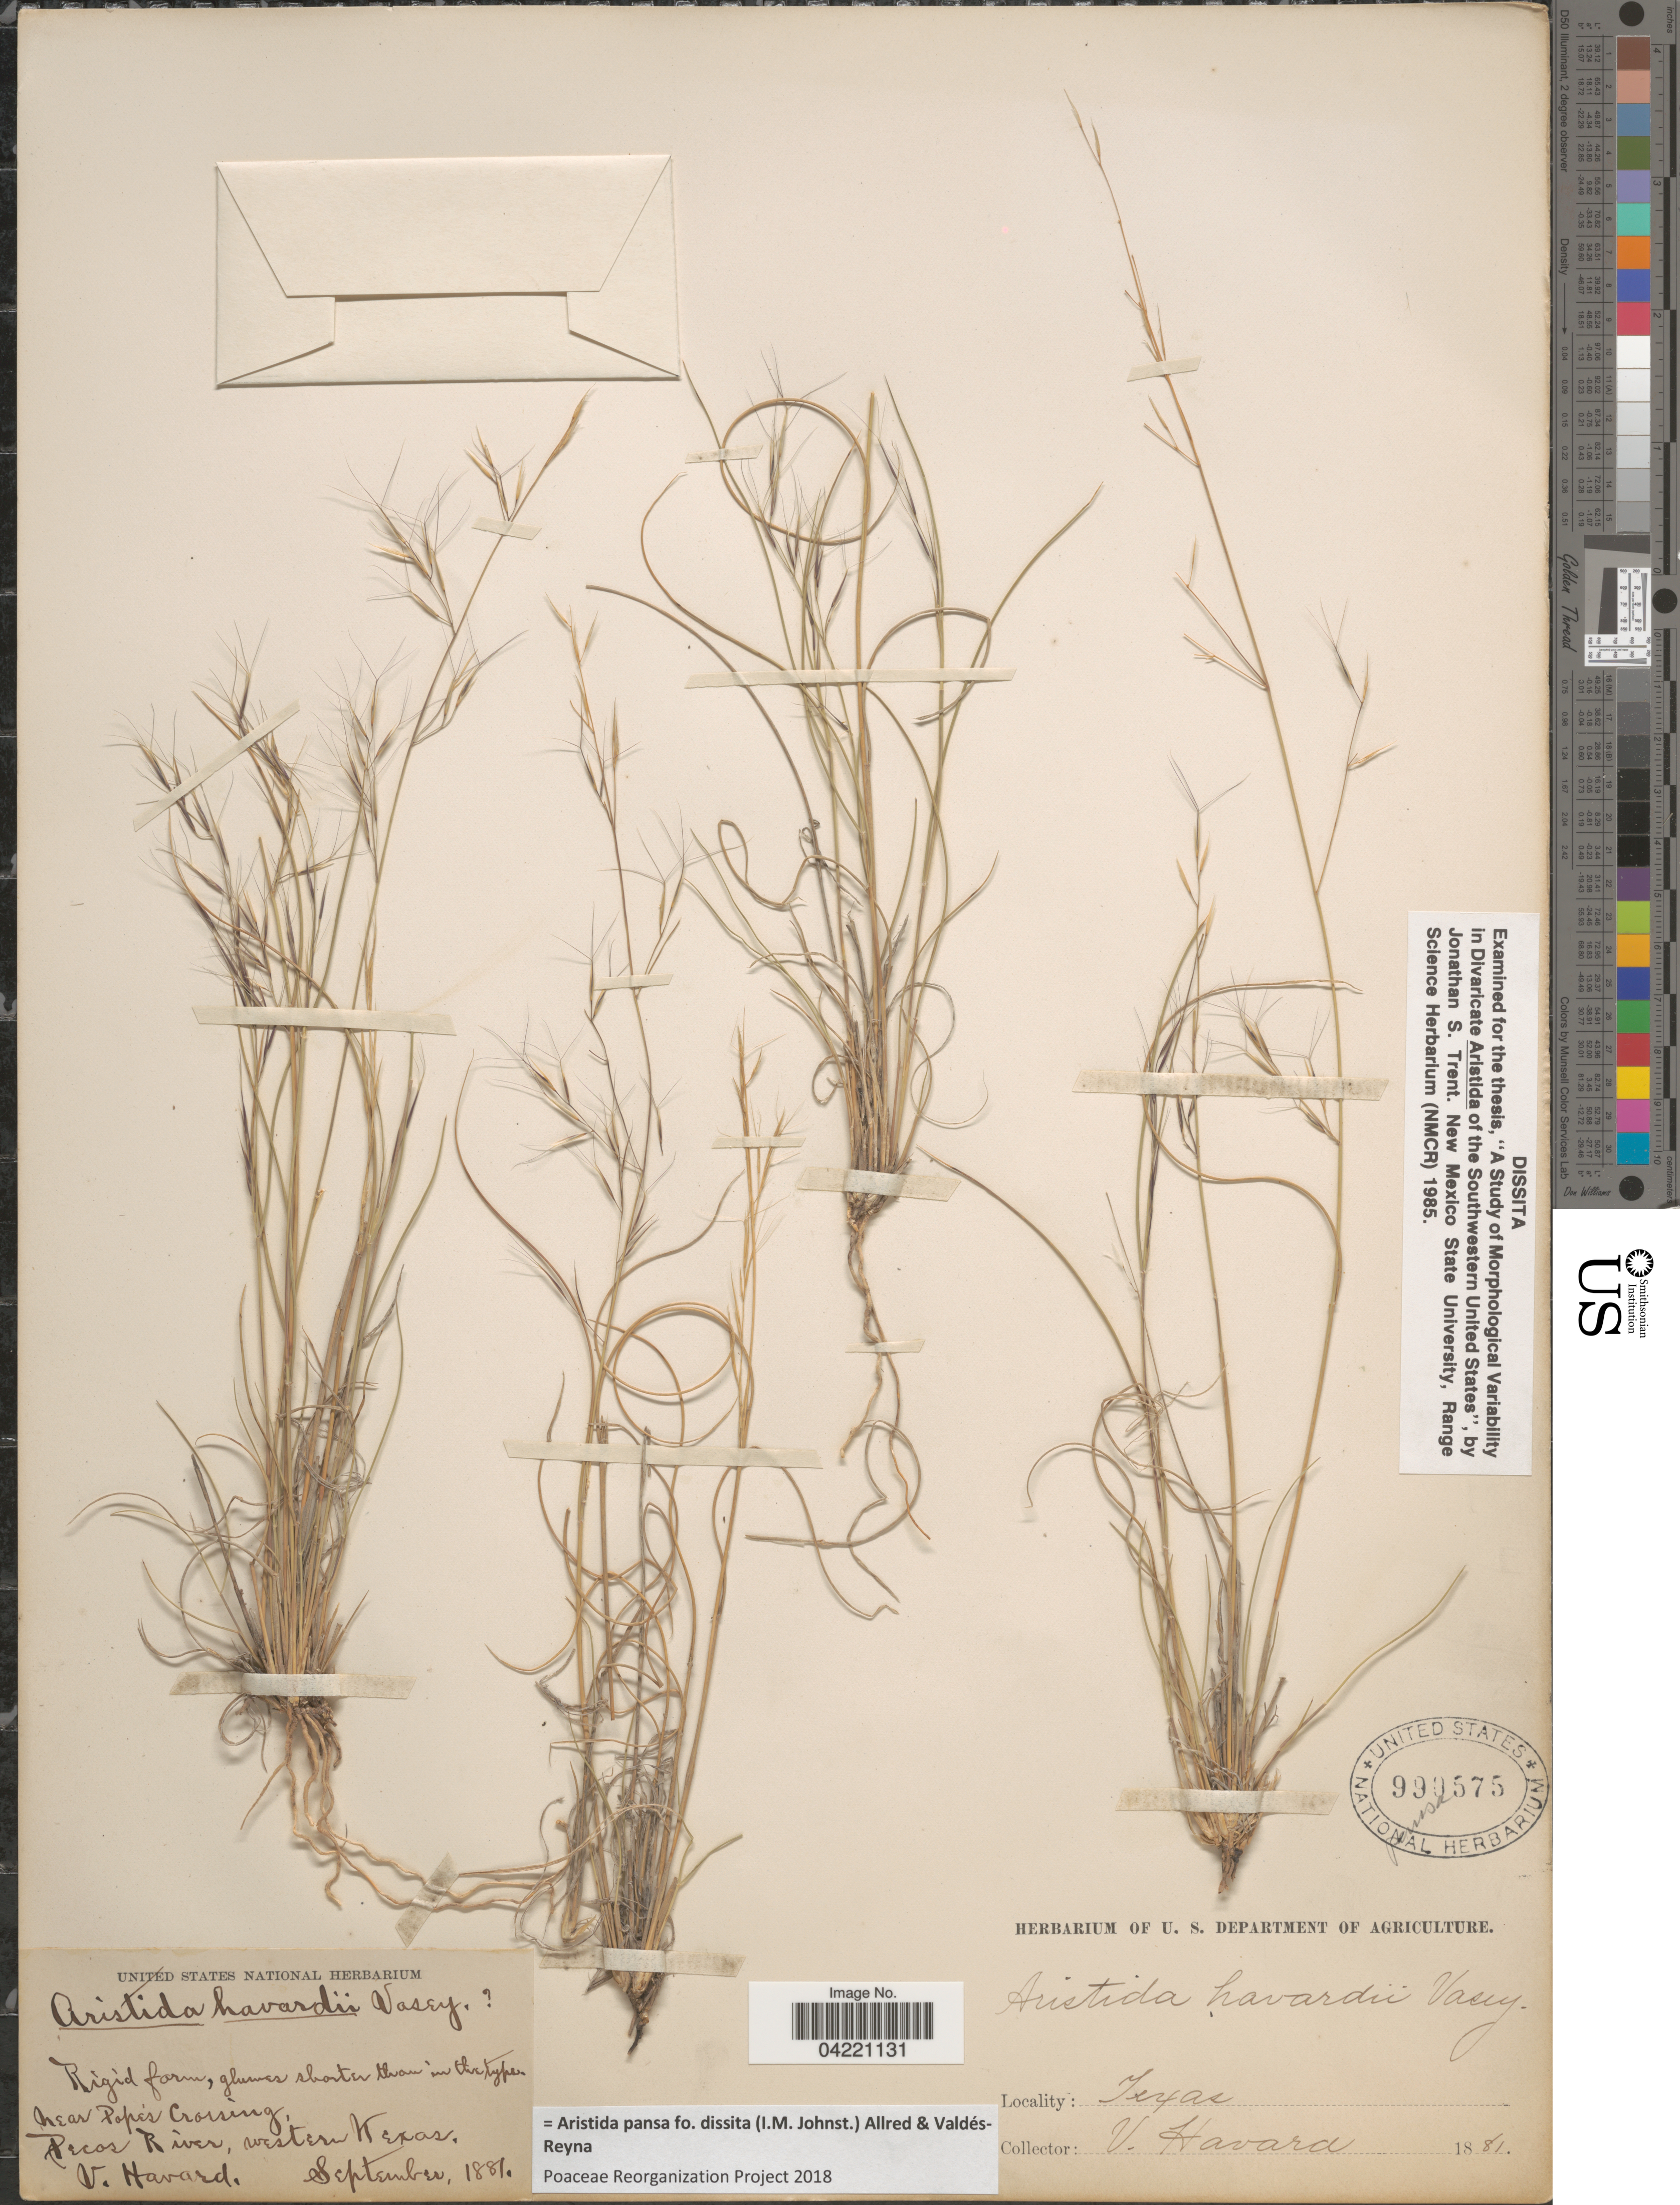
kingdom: Plantae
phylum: Tracheophyta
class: Liliopsida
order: Poales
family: Poaceae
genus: Aristida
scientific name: Aristida pansa f. dissita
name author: (I.M. Johnst.) Allred & Valdés-Reyna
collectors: V. Havard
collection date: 1881-09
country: United States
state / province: Texas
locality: Near Pope's Crossing. Pecos River, western Texas.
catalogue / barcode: US 990575